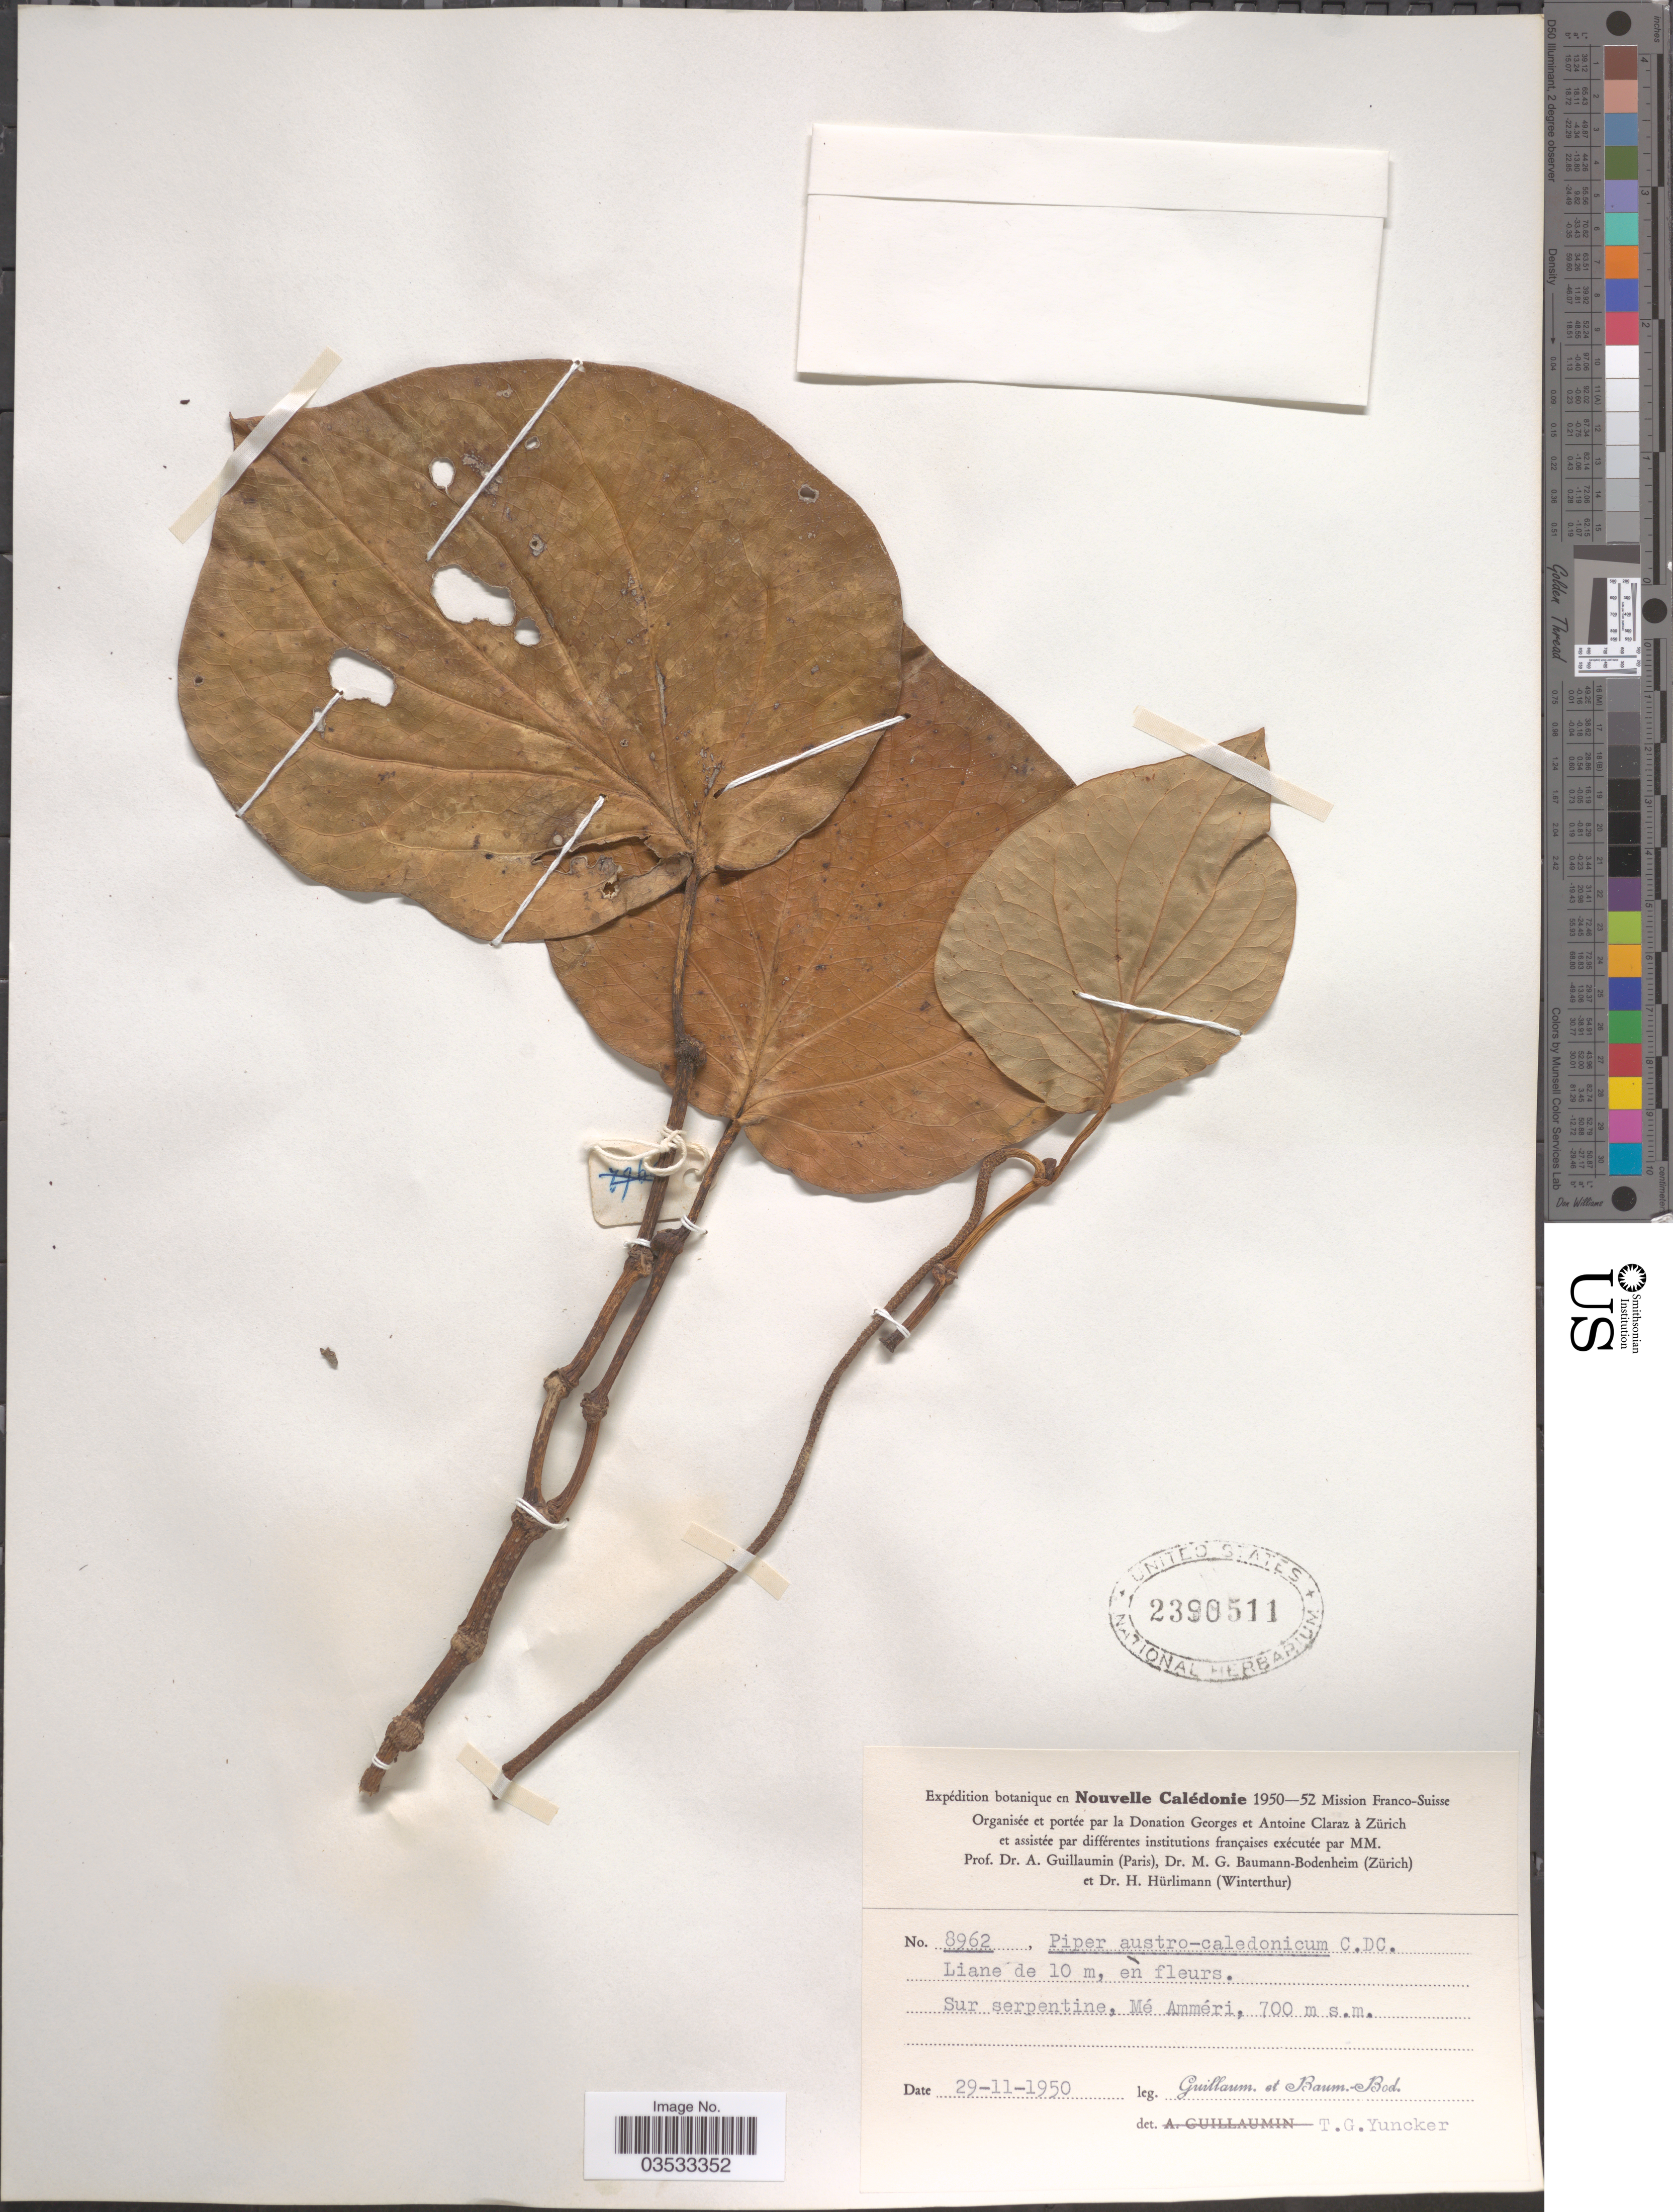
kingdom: Plantae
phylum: Tracheophyta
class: Magnoliopsida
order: Piperales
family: Piperaceae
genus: Piper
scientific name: Piper austrocaledonicum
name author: C. DC.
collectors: A. Guillaumin & M. G. Baumann-Bodenheim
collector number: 8962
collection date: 1950-11-29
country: New Caledonia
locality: Nouvelle Calédonie. Sur serpentine, Mé Amméri.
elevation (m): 700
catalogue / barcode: US 2390511